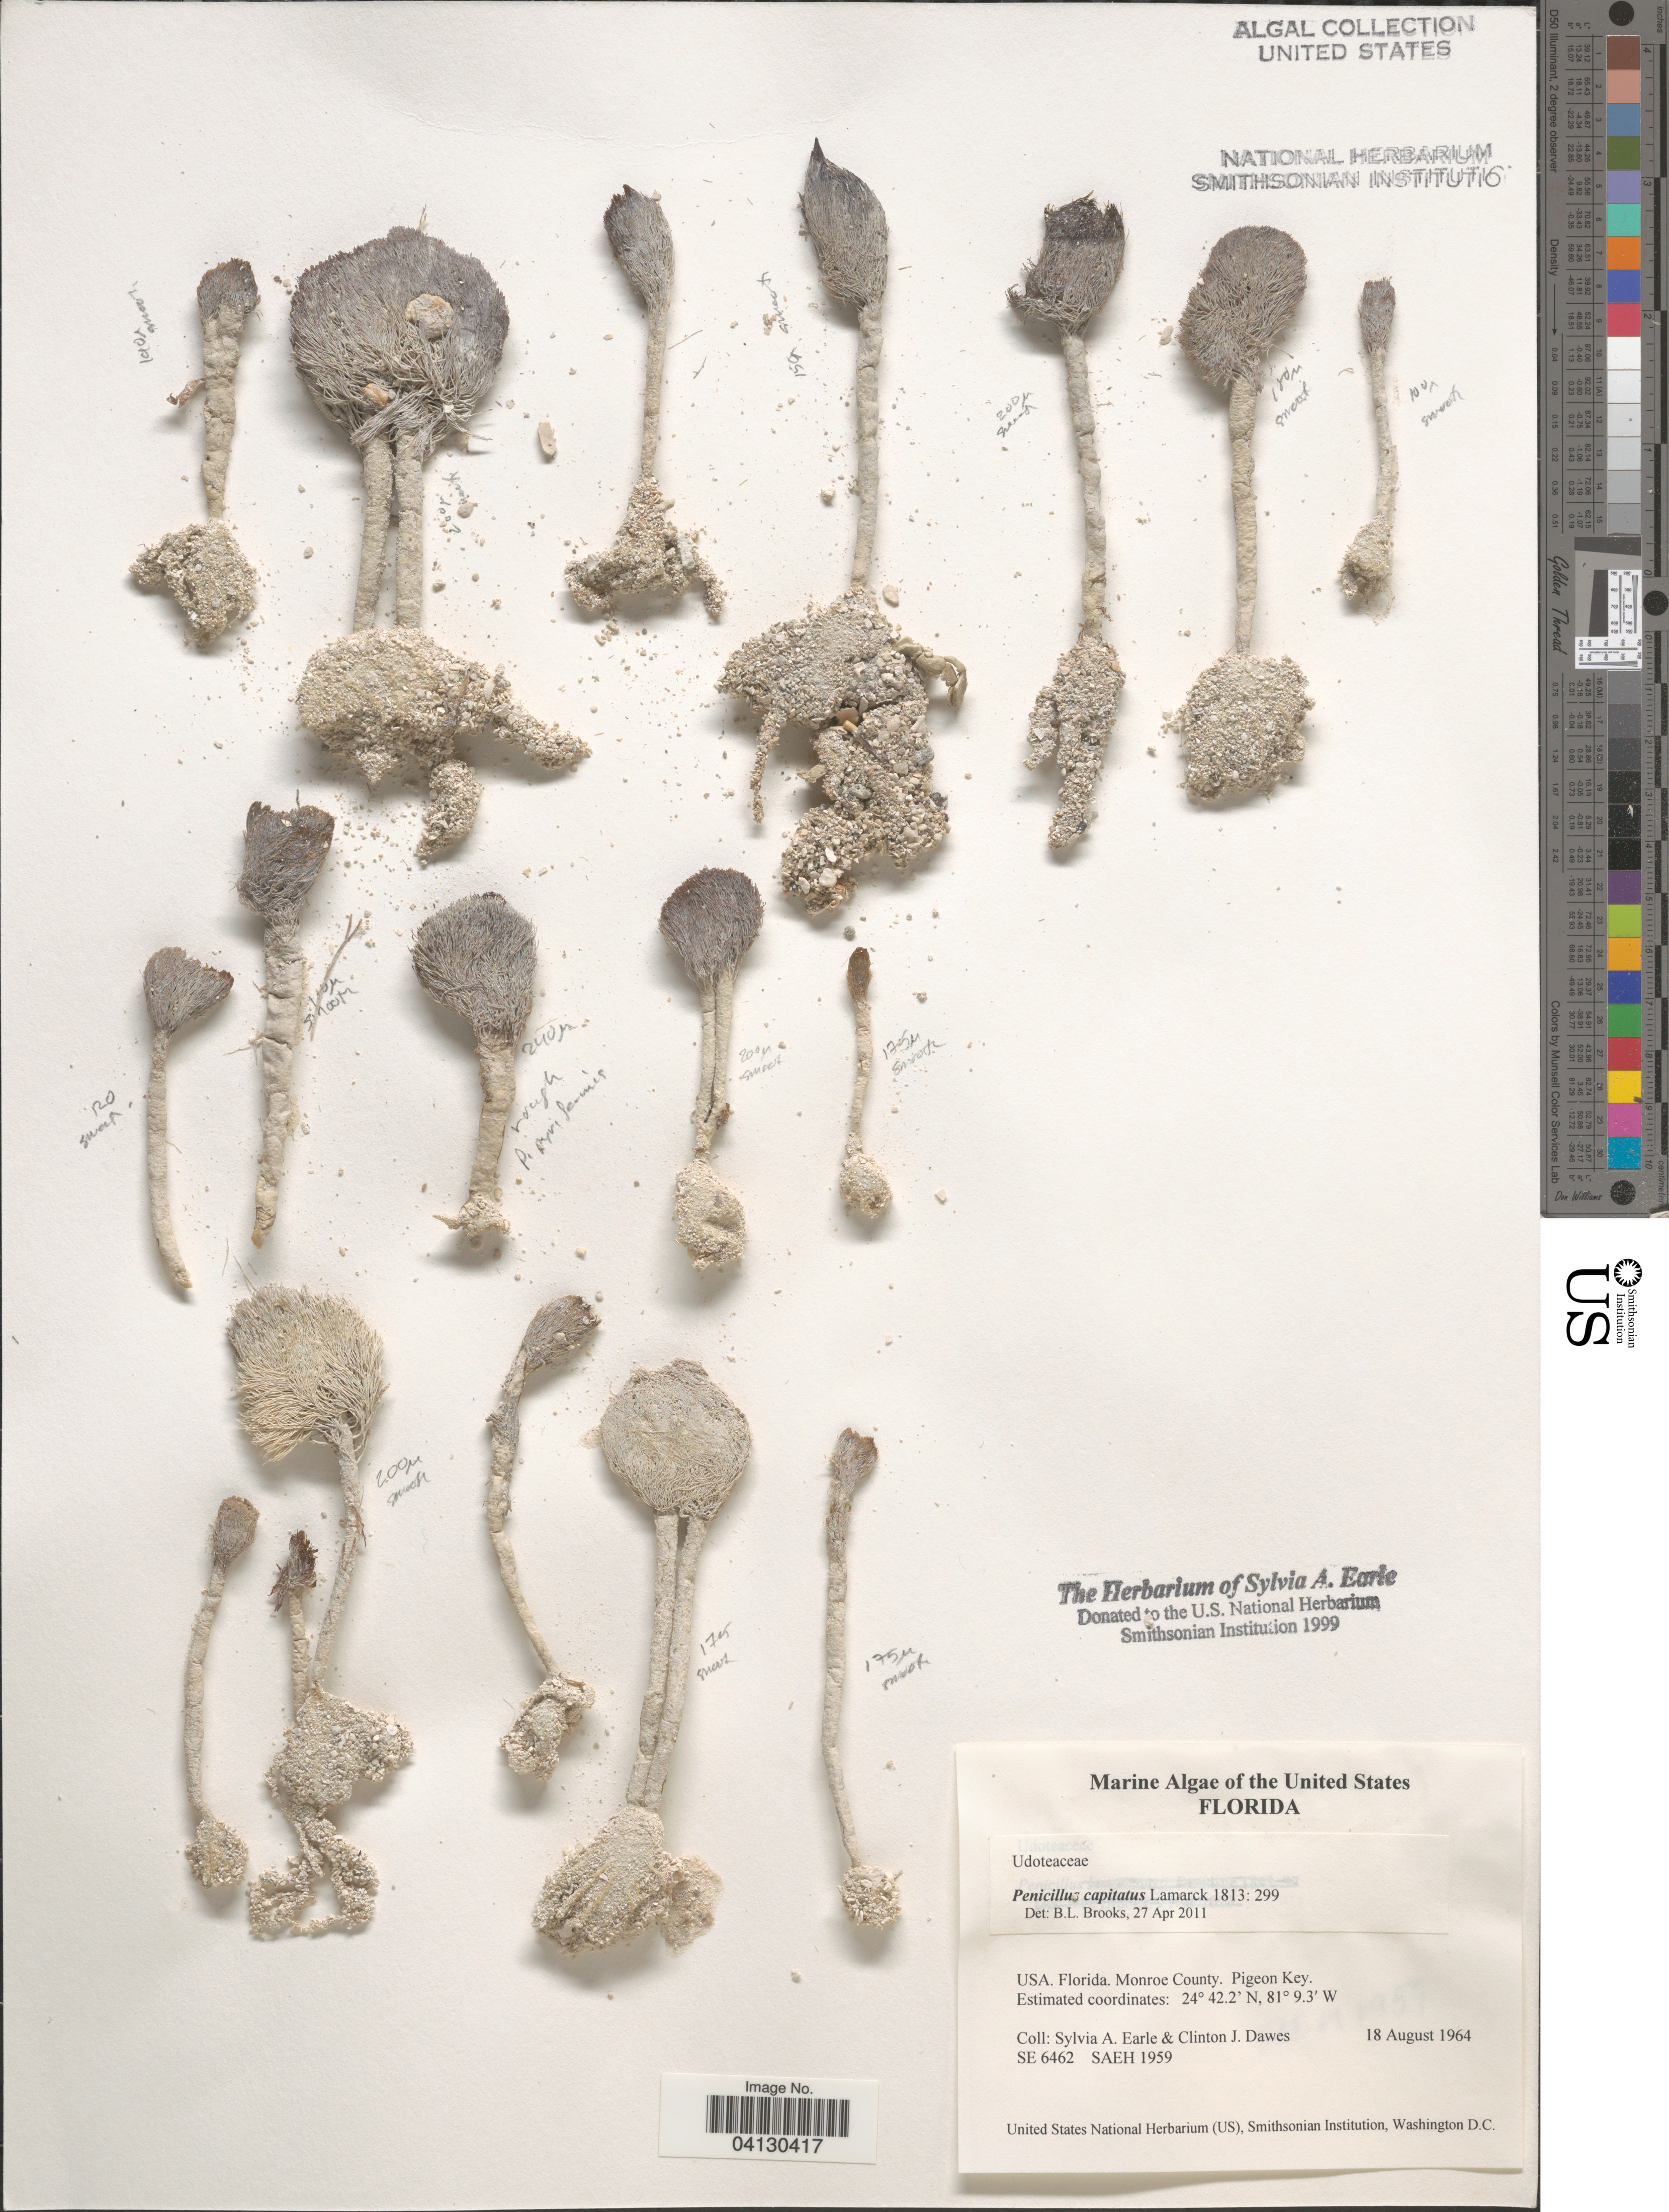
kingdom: Plantae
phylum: Chlorophyta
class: Ulvophyceae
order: Bryopsidales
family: Udoteaceae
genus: Penicillus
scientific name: Penicillus capitatus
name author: Lam.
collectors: S. A. Earle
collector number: SE6462/SAEH1959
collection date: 1964-08-18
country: United States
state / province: Florida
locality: Monroe County. Pigeon Key.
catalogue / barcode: US 329003